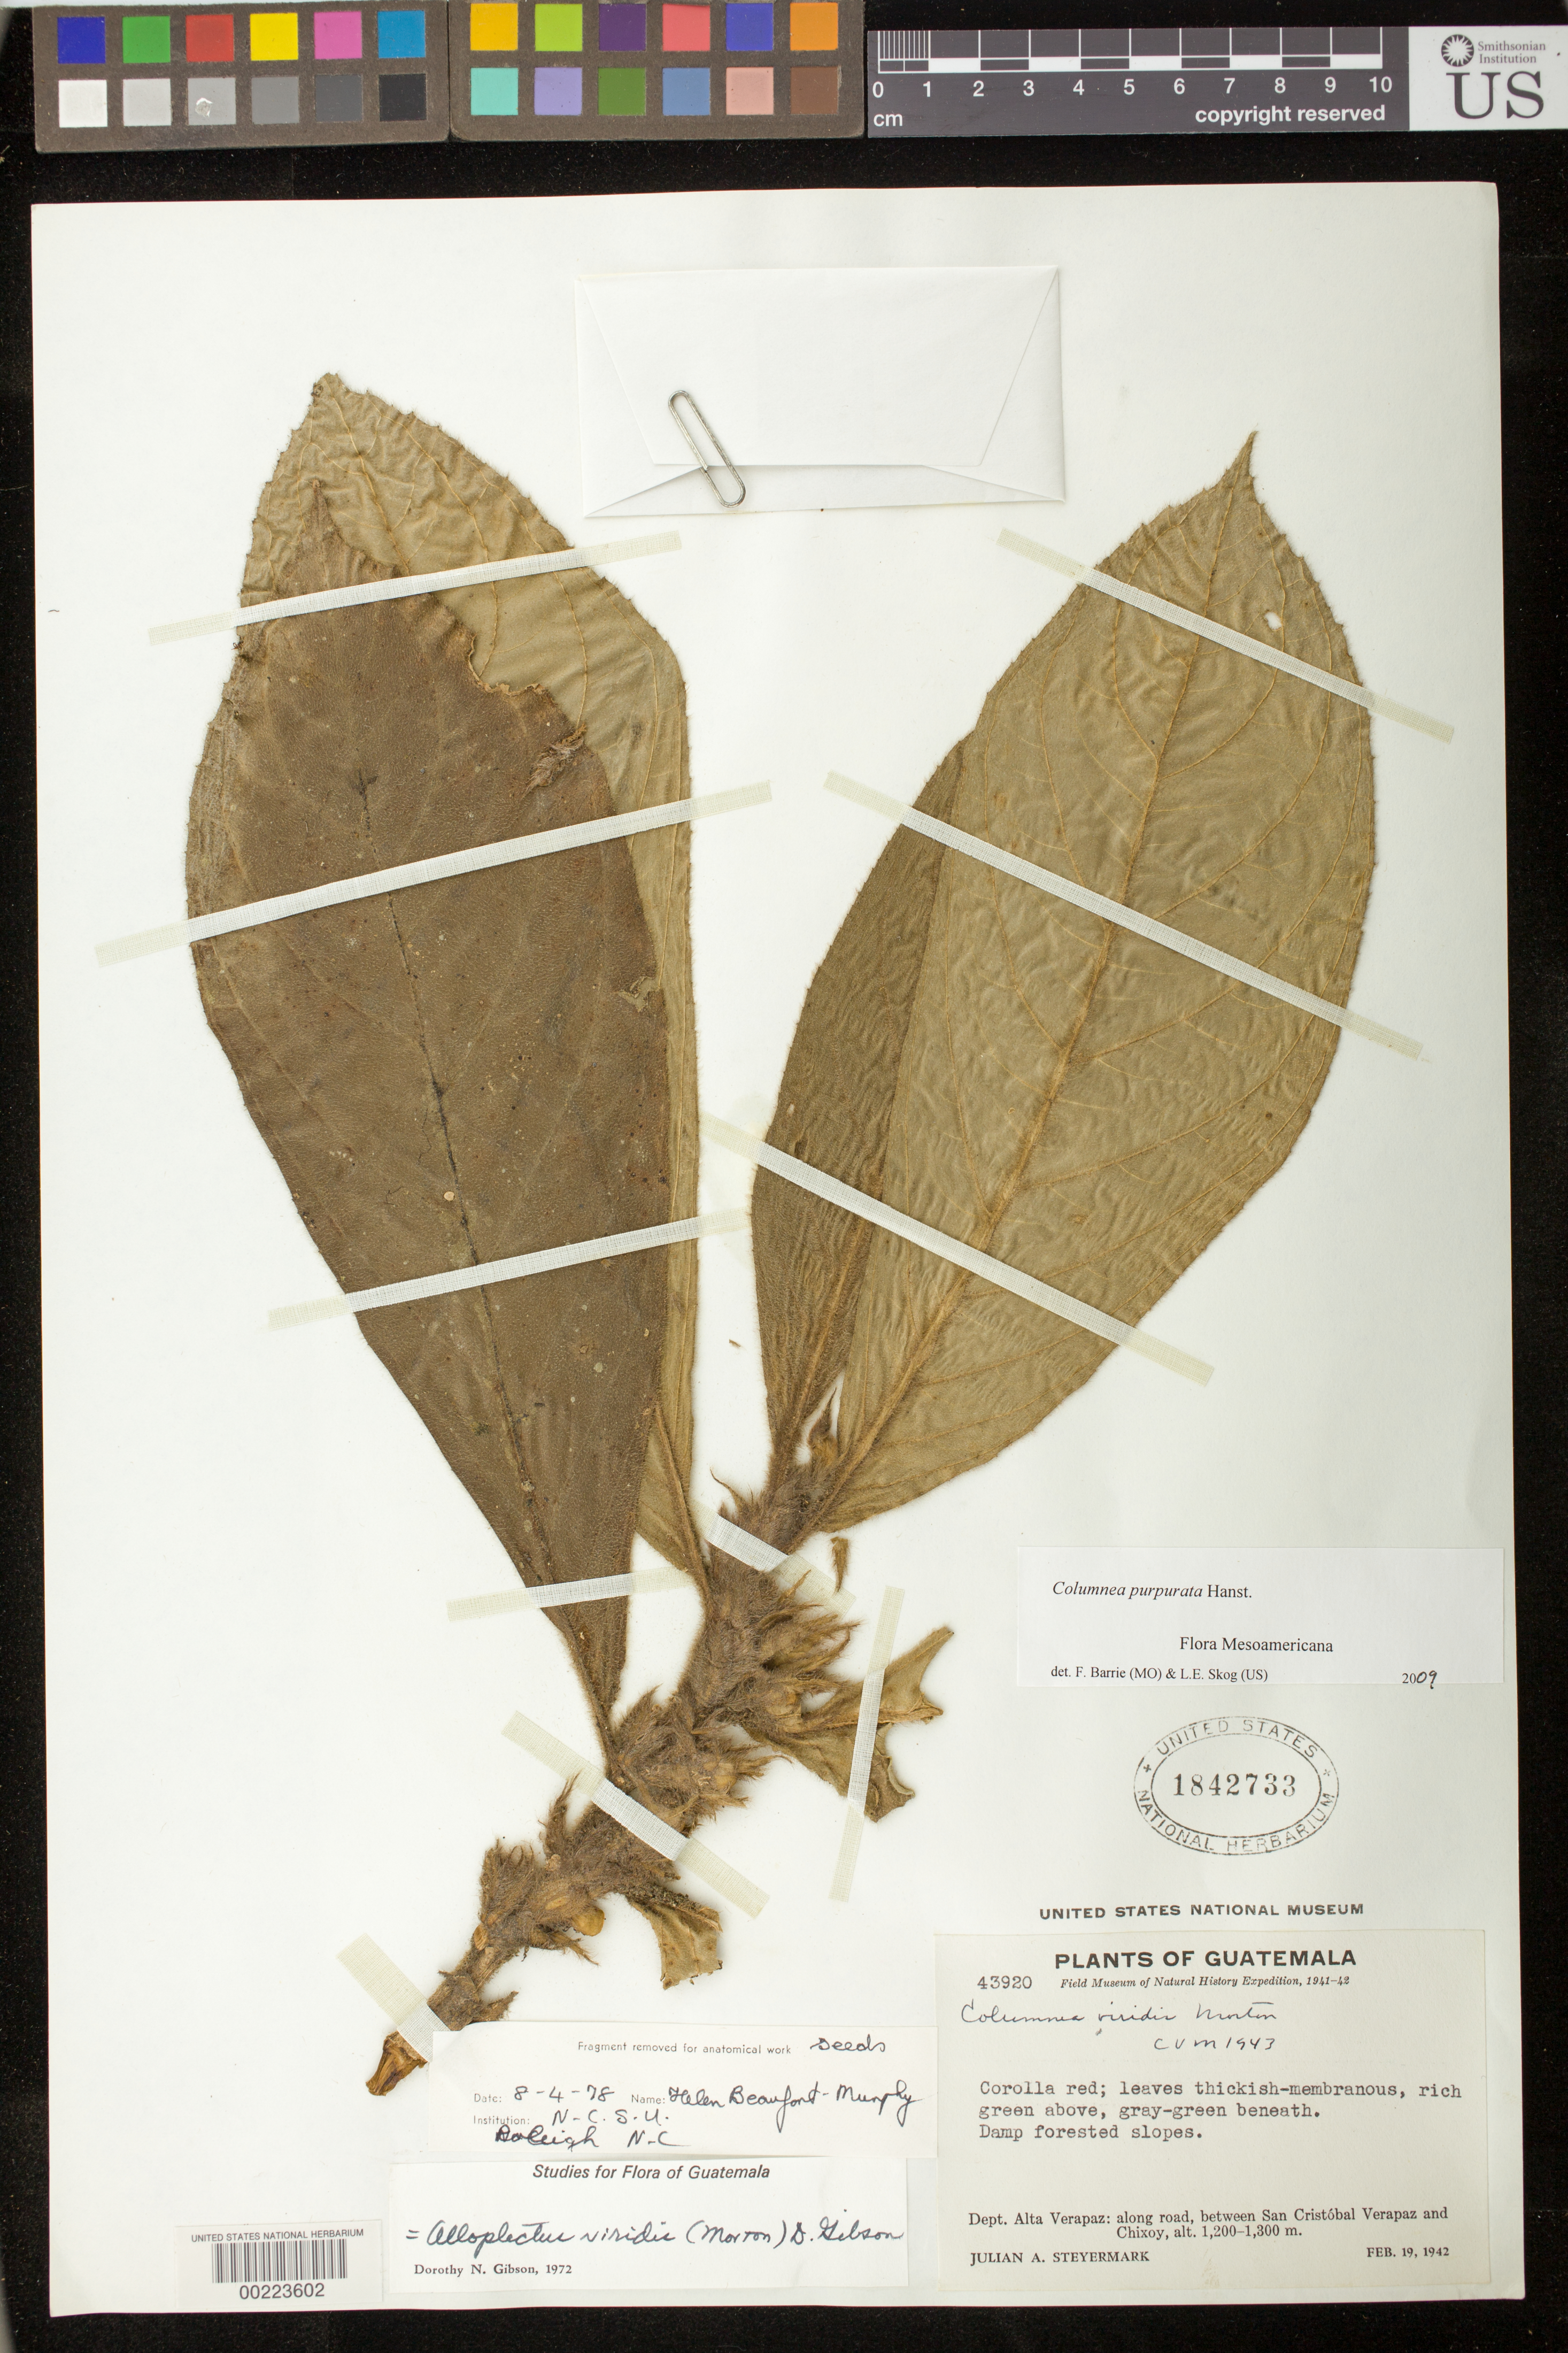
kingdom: Plantae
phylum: Tracheophyta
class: Magnoliopsida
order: Lamiales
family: Gesneriaceae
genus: Columnea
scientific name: Columnea purpurata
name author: Hanst.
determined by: Skog, Laurence E.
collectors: J. Steyermark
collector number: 43920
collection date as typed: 19 Feb 1942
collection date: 1942-02-19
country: Guatemala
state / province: Alta Verapaz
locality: Along road, between San Cristobal Verapaz and Chixoy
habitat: Damp forested slopes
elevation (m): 1200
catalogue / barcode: US 1842733